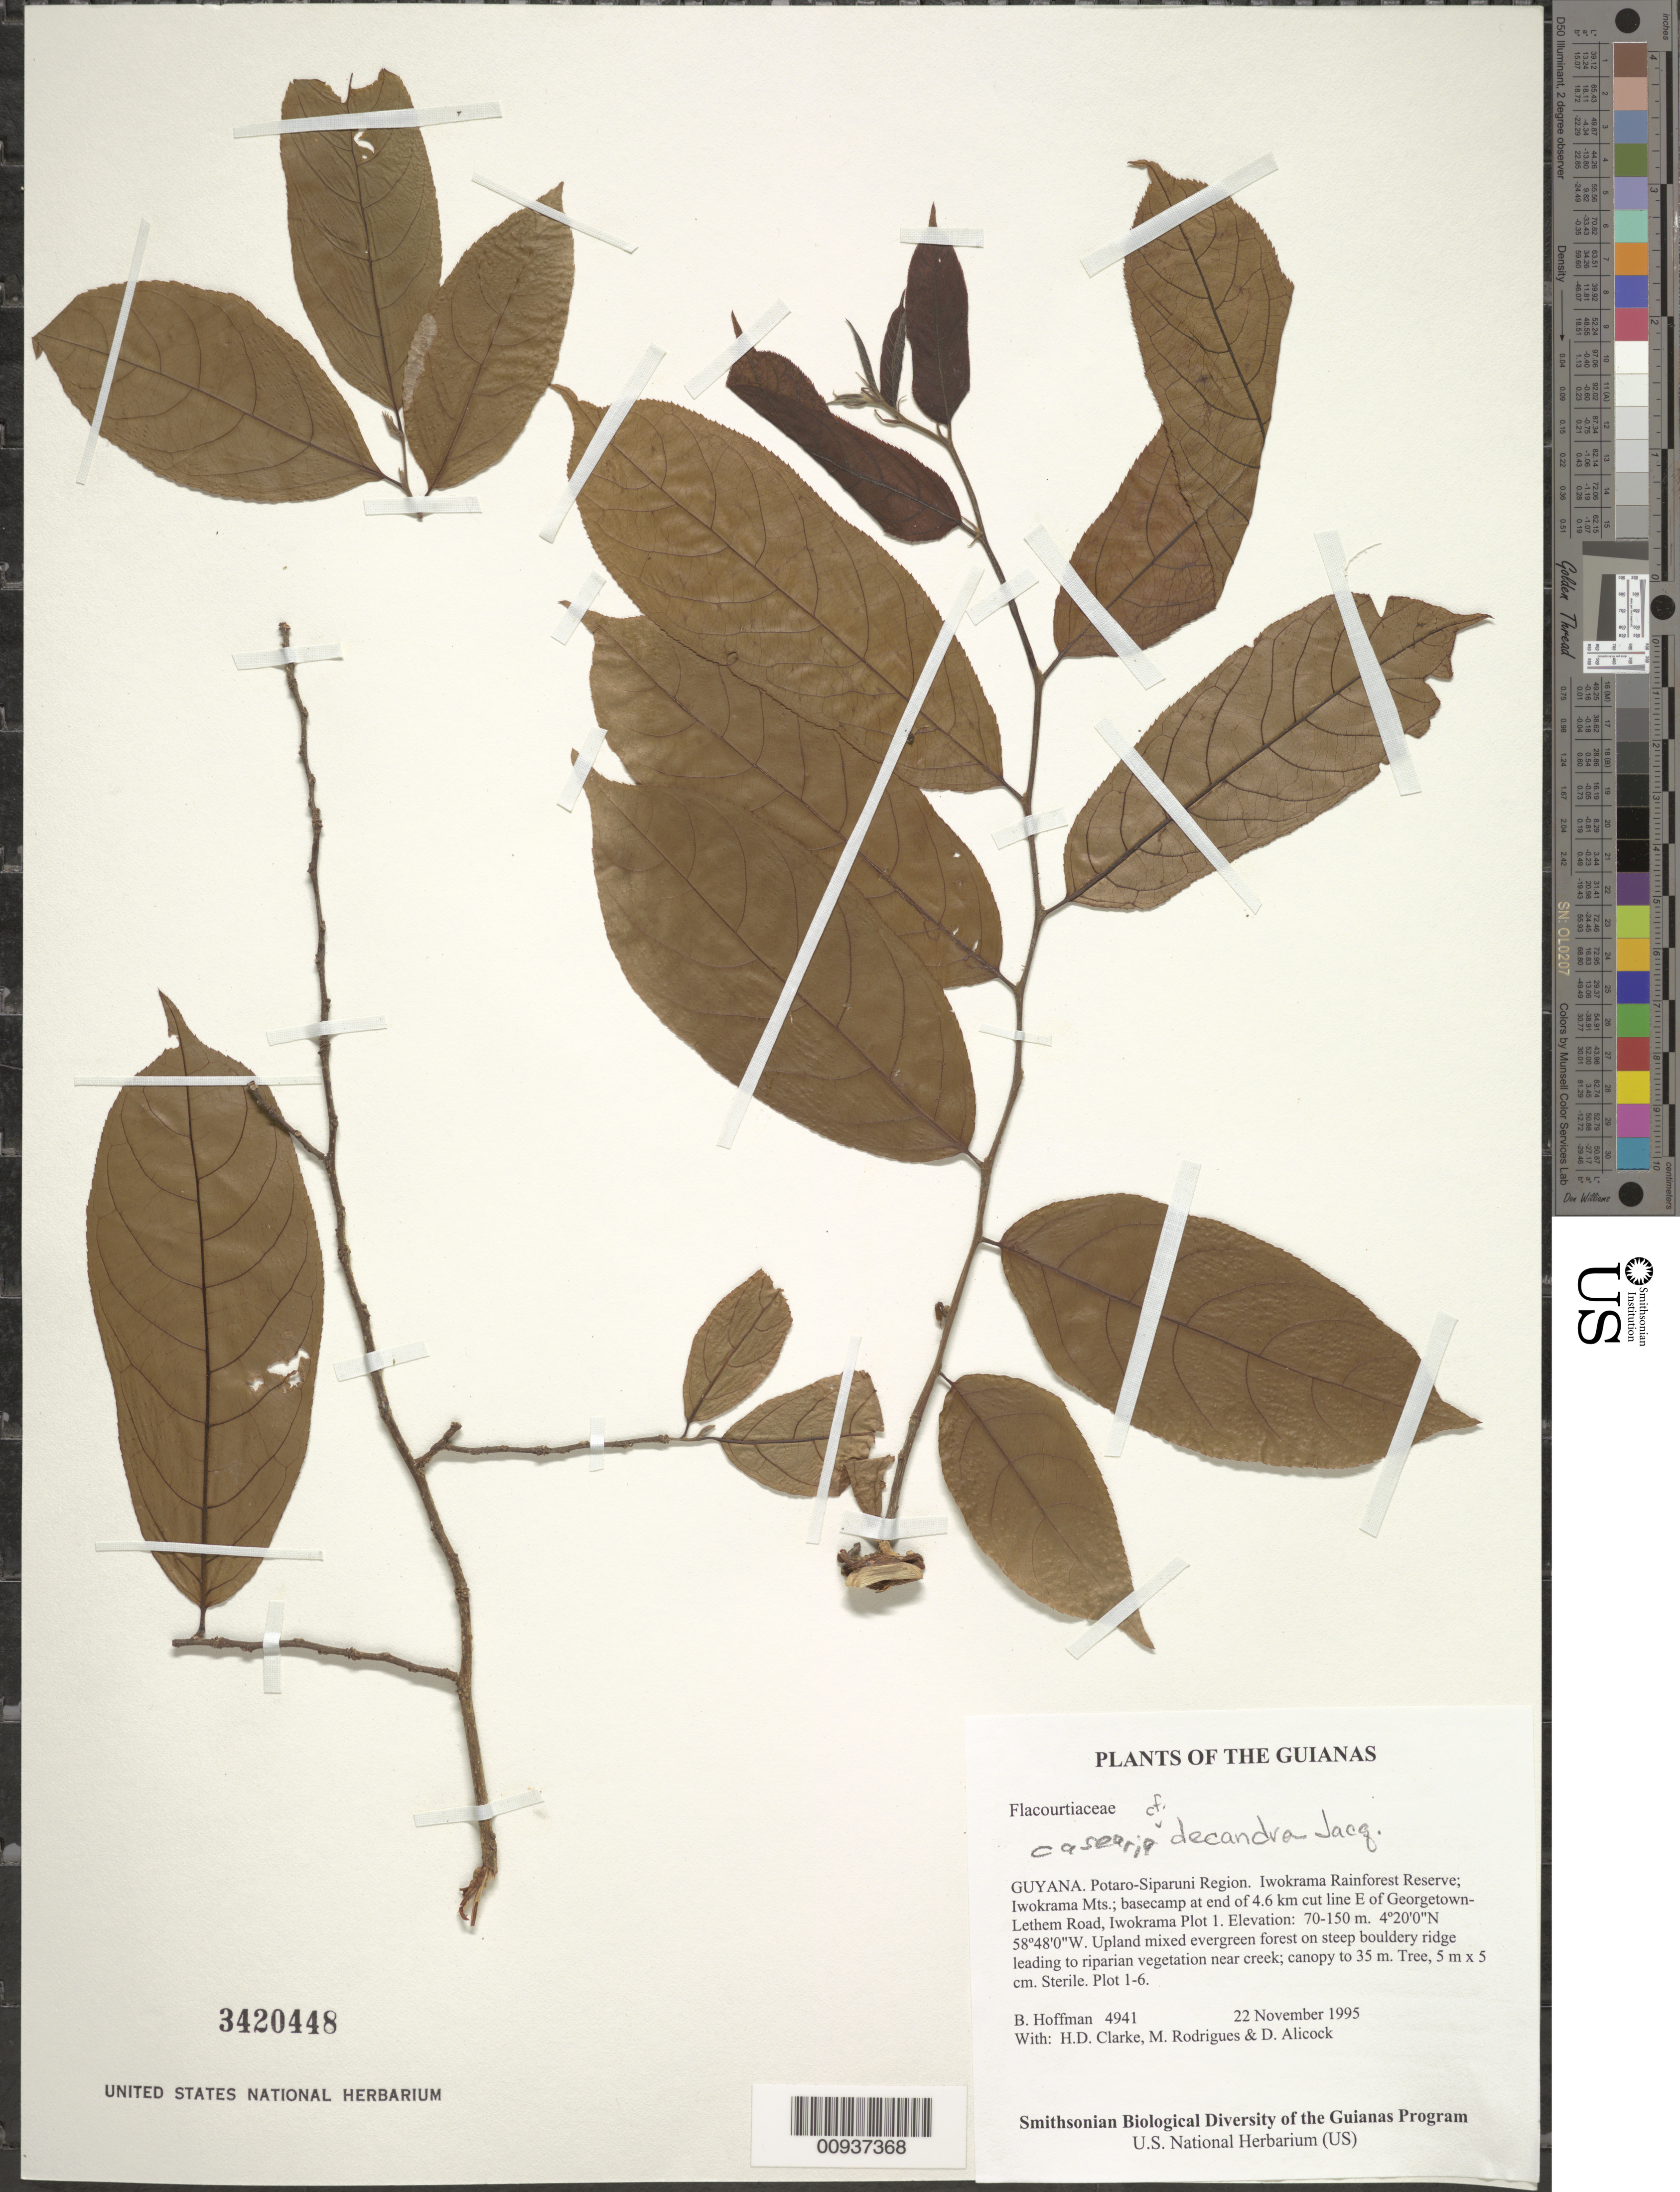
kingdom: Plantae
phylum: Tracheophyta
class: Magnoliopsida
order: Malpighiales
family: Salicaceae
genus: Casearia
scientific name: Casearia decandra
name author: Jacq.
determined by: Liesner, R. L.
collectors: B. Hoffman, H. D. Clarke, M. Rodrigues & D. Allicock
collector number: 4941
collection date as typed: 22 November 1995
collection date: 1995-11-22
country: Guyana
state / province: Potaro-Siparuni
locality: Iwokrama Rainforest Reserve; Iwokrama Mts.; basecamp at end of 4.6 km cut line E of Georgetown-Lethem Road, Iwokrama Plot 1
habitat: Upland mixed evergreen forest on steep bouldery ridge leading to riparian vegetation near creek; canopy to 35 m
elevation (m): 70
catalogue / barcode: US 3420448